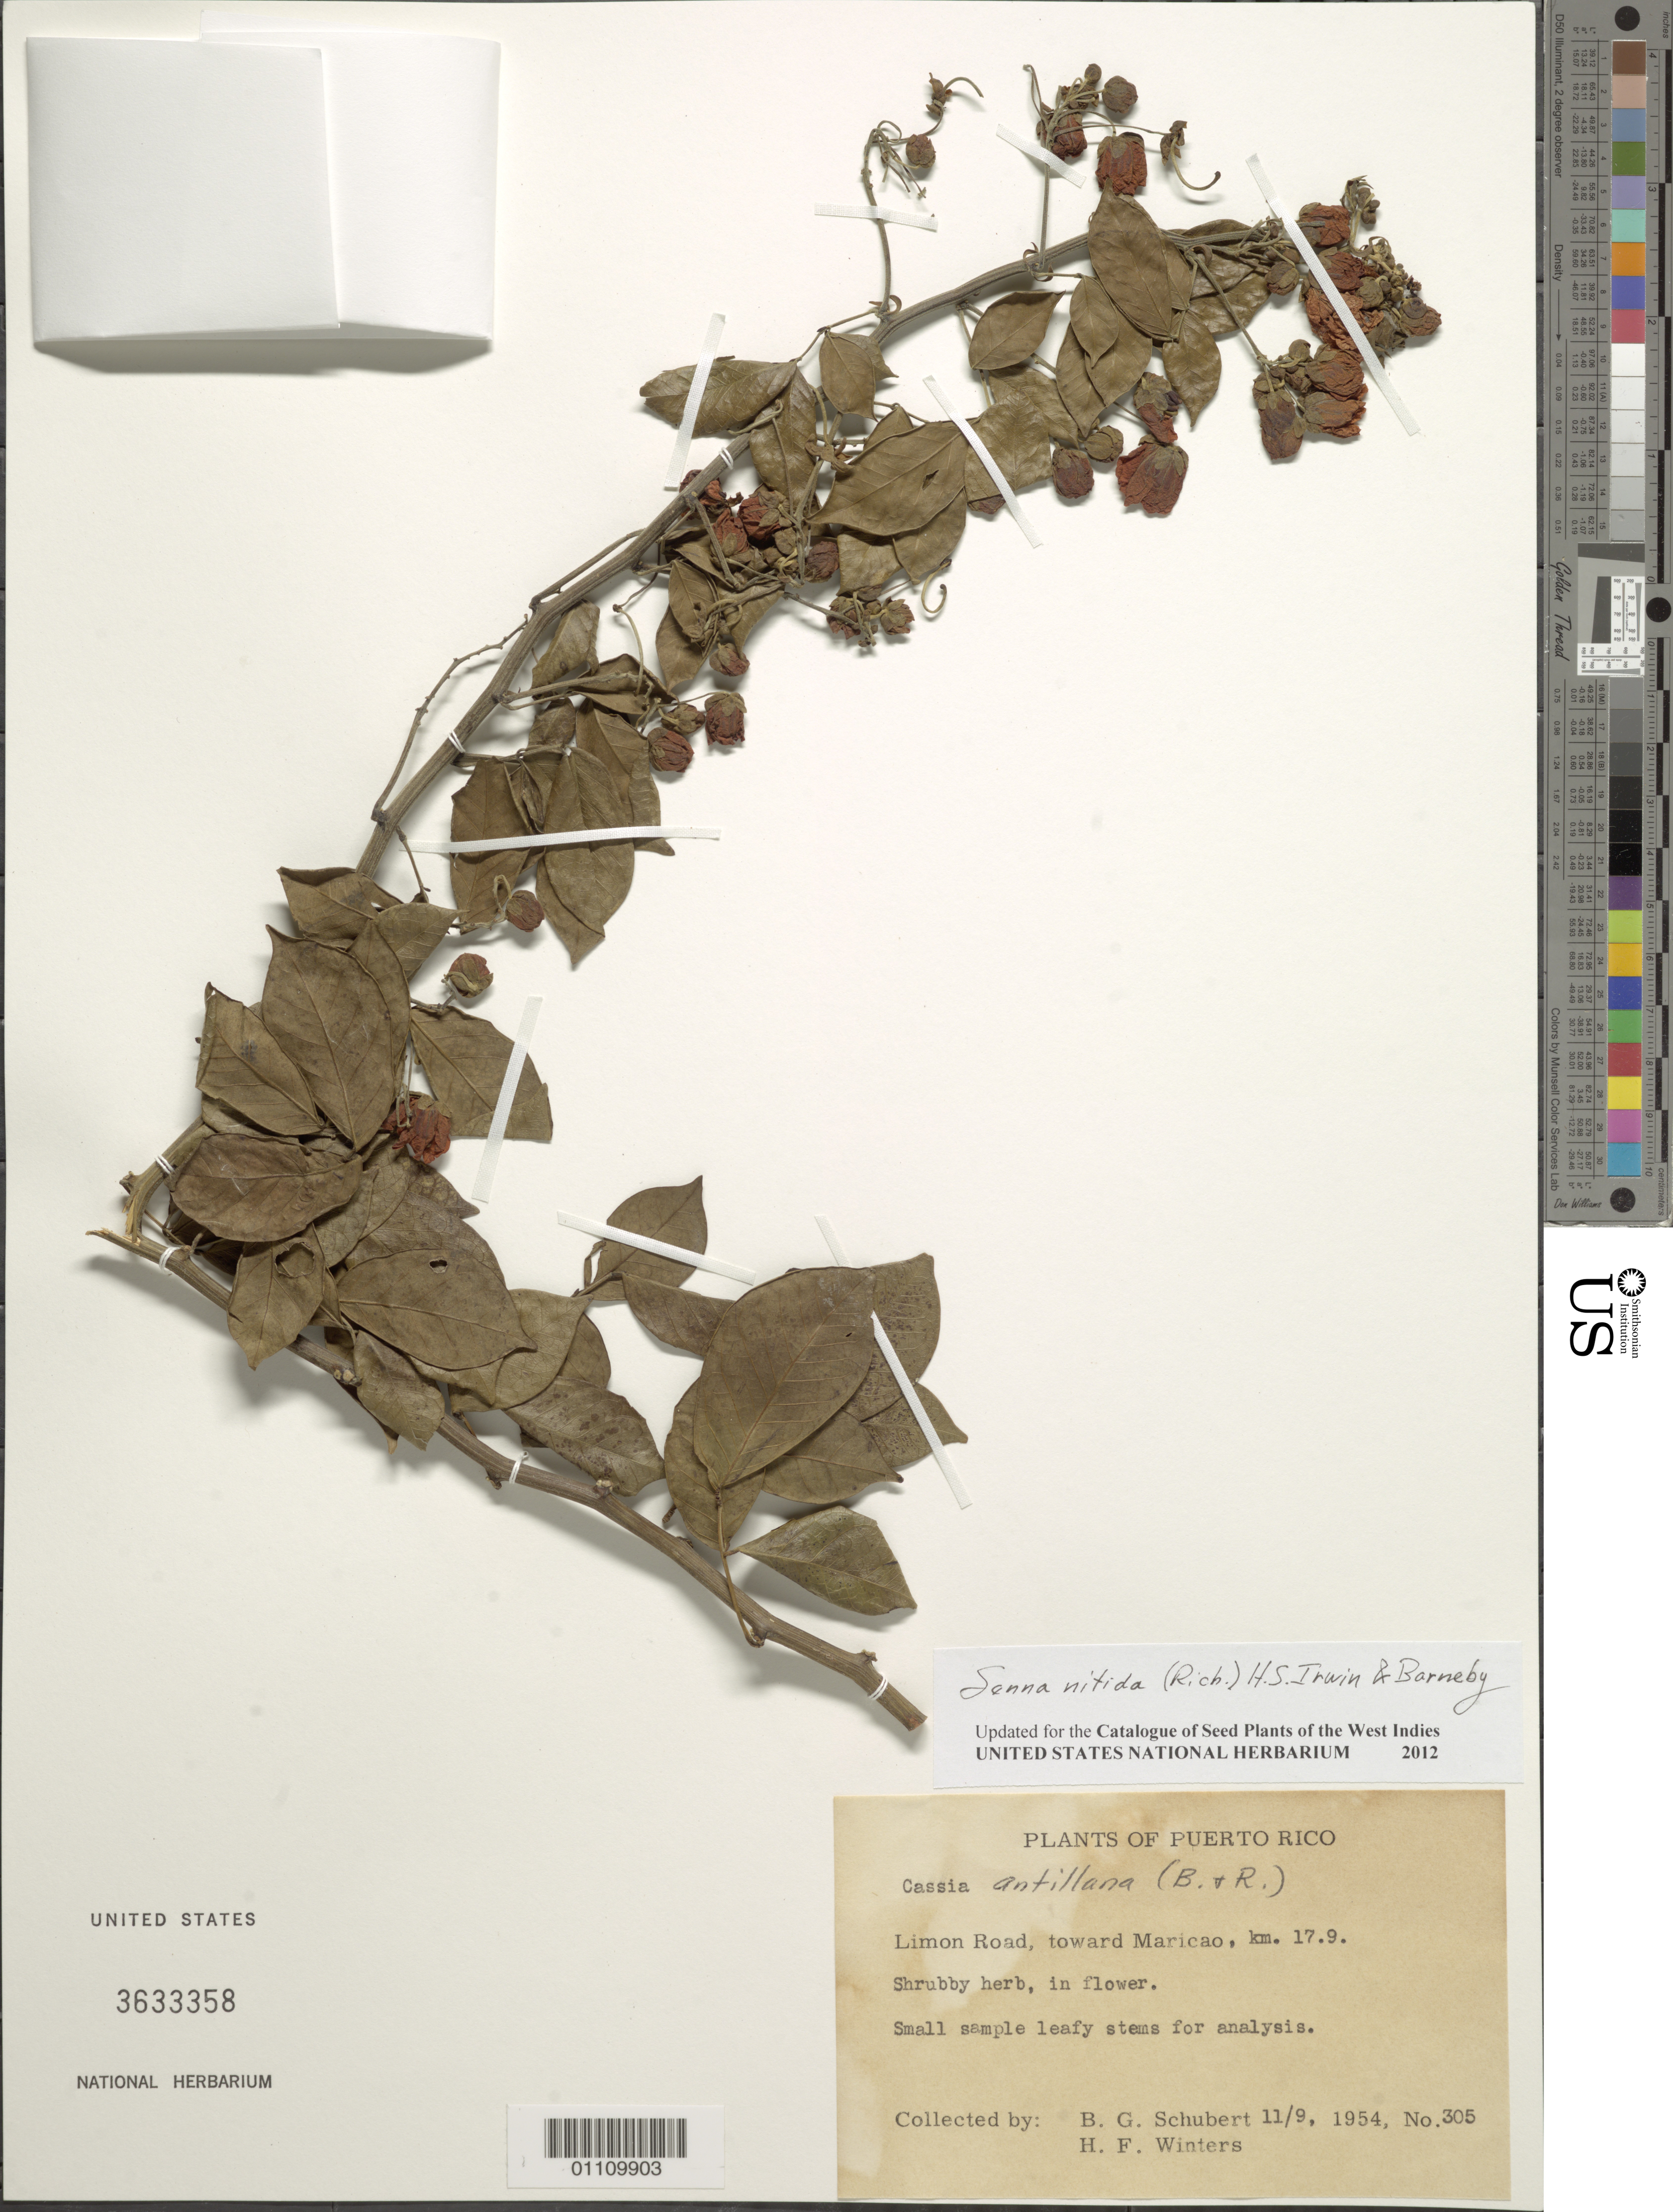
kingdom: Plantae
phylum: Tracheophyta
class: Magnoliopsida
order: Fabales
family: Fabaceae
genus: Senna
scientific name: Senna nitida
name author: (Rich.) H.S. Irwin & Barneby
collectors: B. Schubert & H. Winters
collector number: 305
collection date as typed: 09 Nov 1954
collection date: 1954-11-09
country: Puerto Rico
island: Puerto Rico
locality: Limon Road, toward Maricao, km 17.9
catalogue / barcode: US 3633358